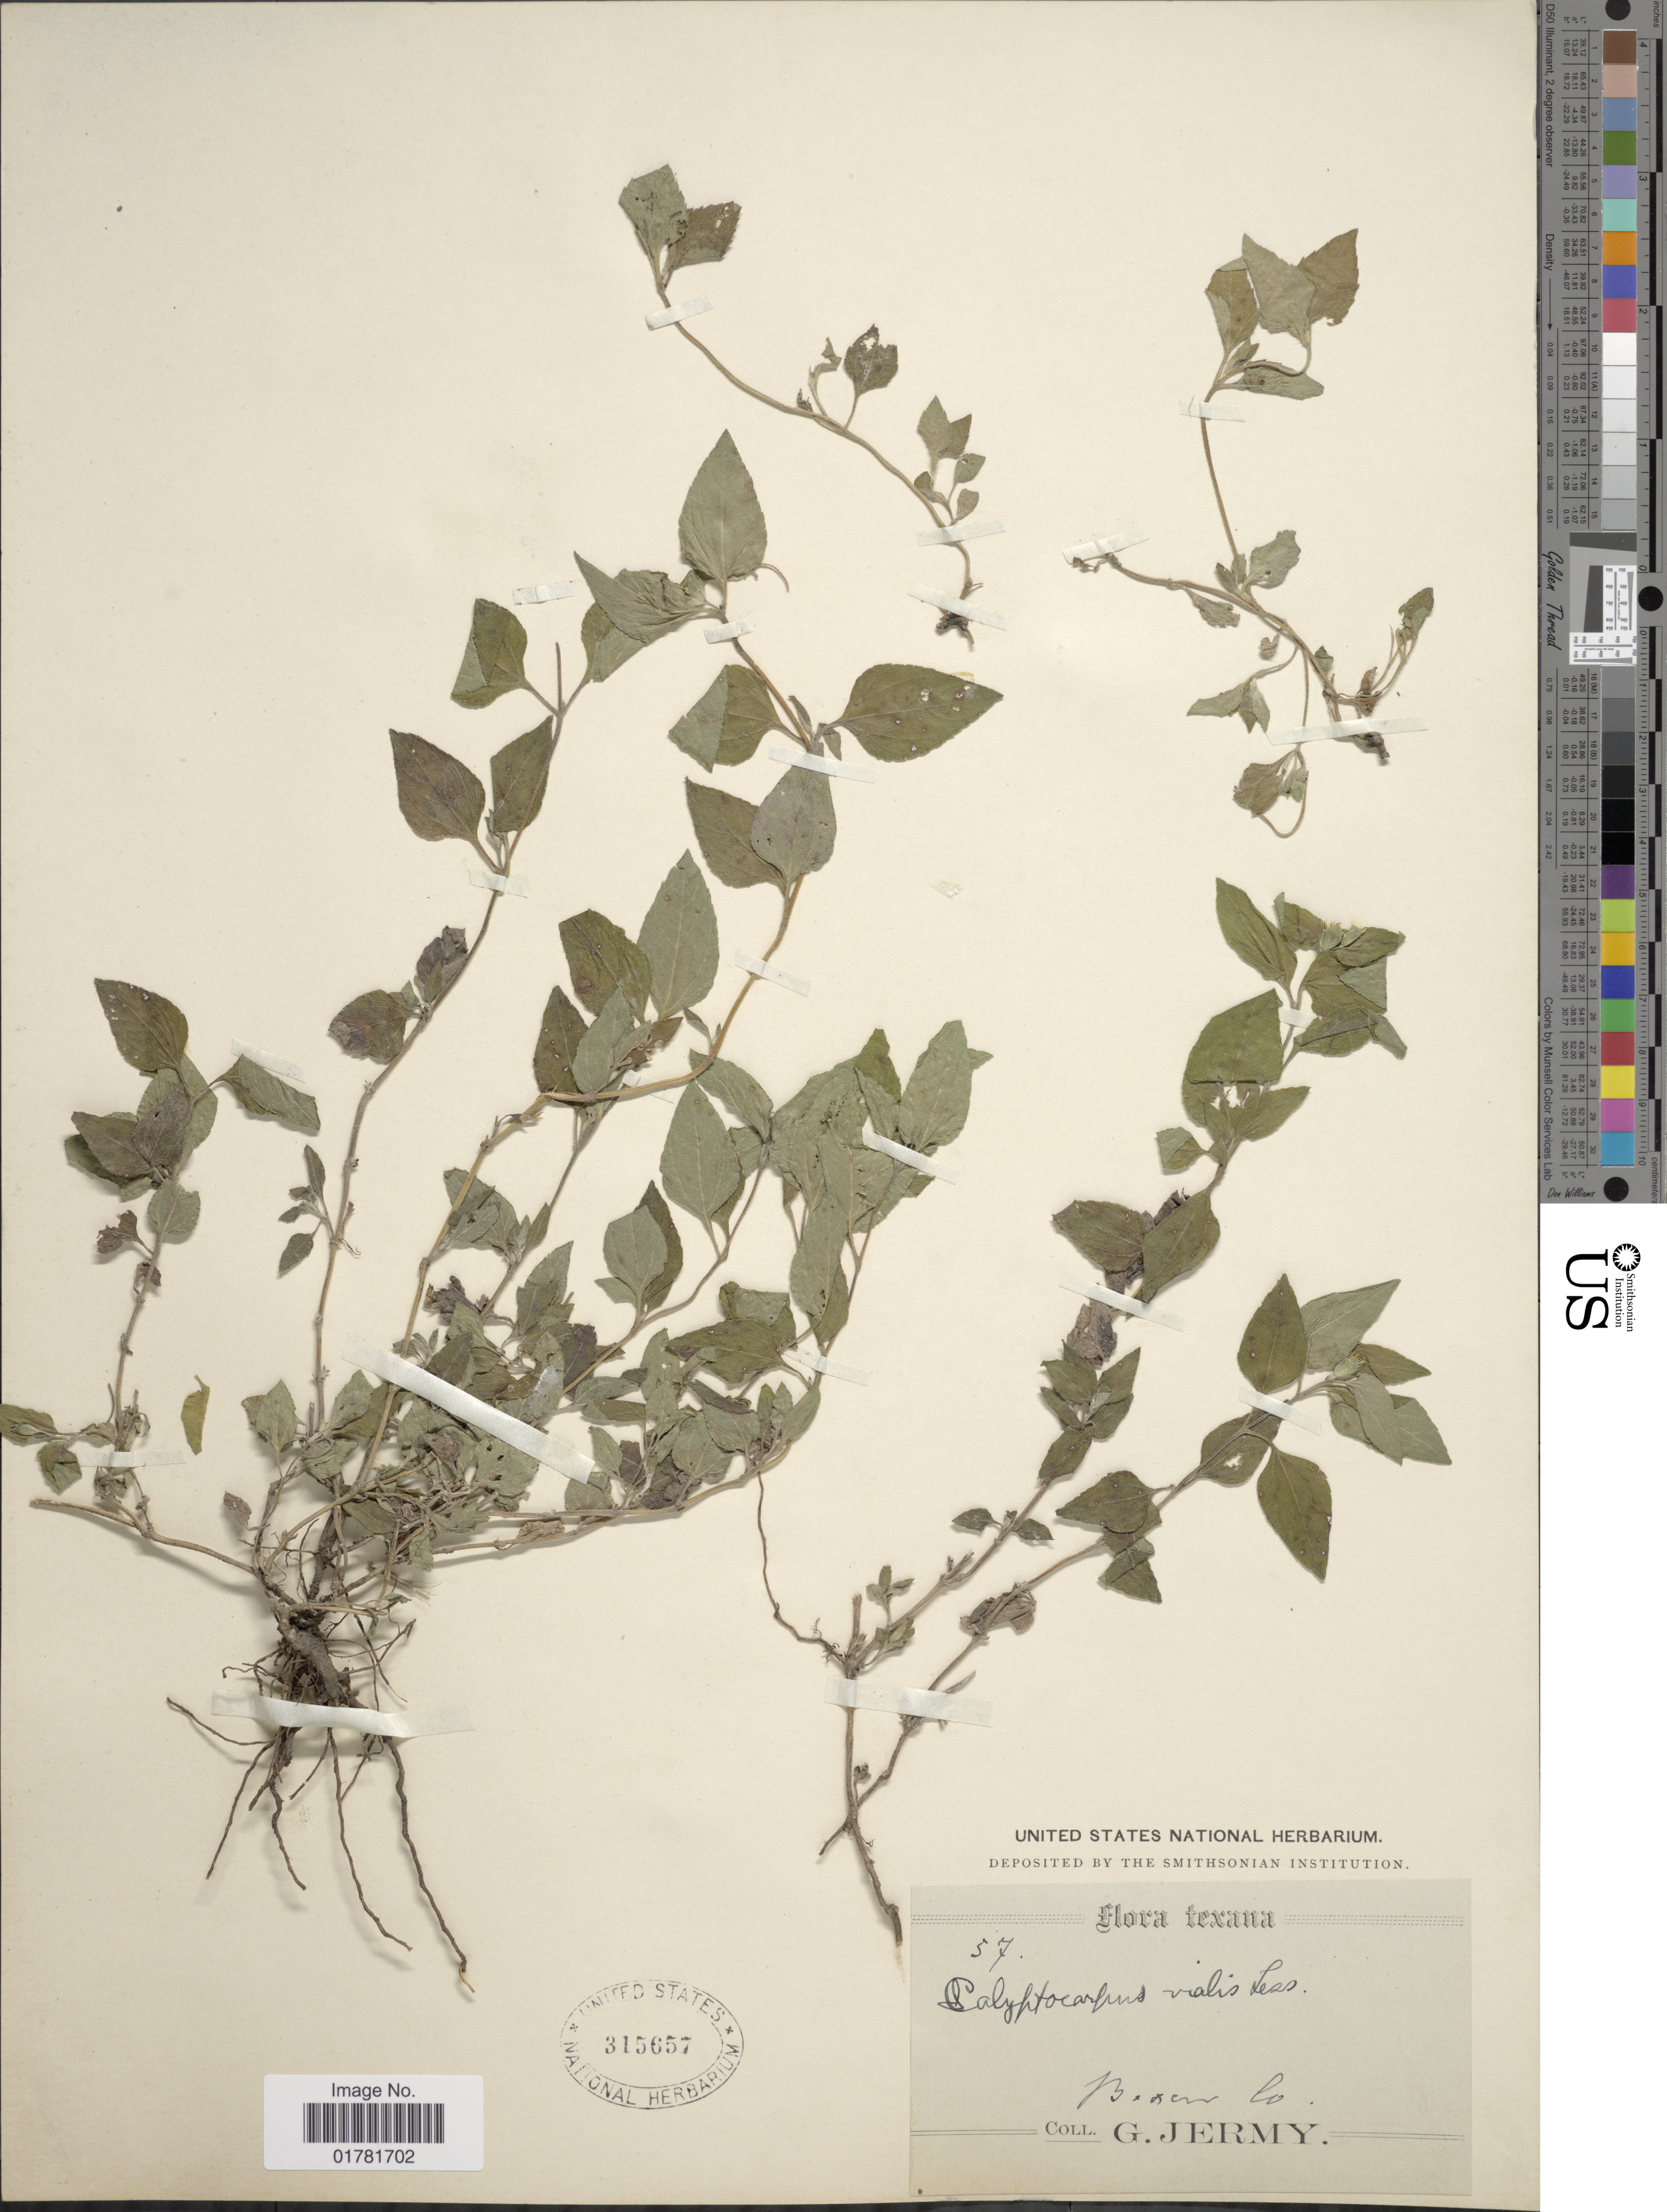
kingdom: Plantae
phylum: Tracheophyta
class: Magnoliopsida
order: Asterales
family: Asteraceae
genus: Calyptocarpus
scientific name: Calyptocarpus vialis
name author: Less.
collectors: G. Jermy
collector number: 57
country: United States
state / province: Texas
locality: Bexar Co.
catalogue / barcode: US 315657